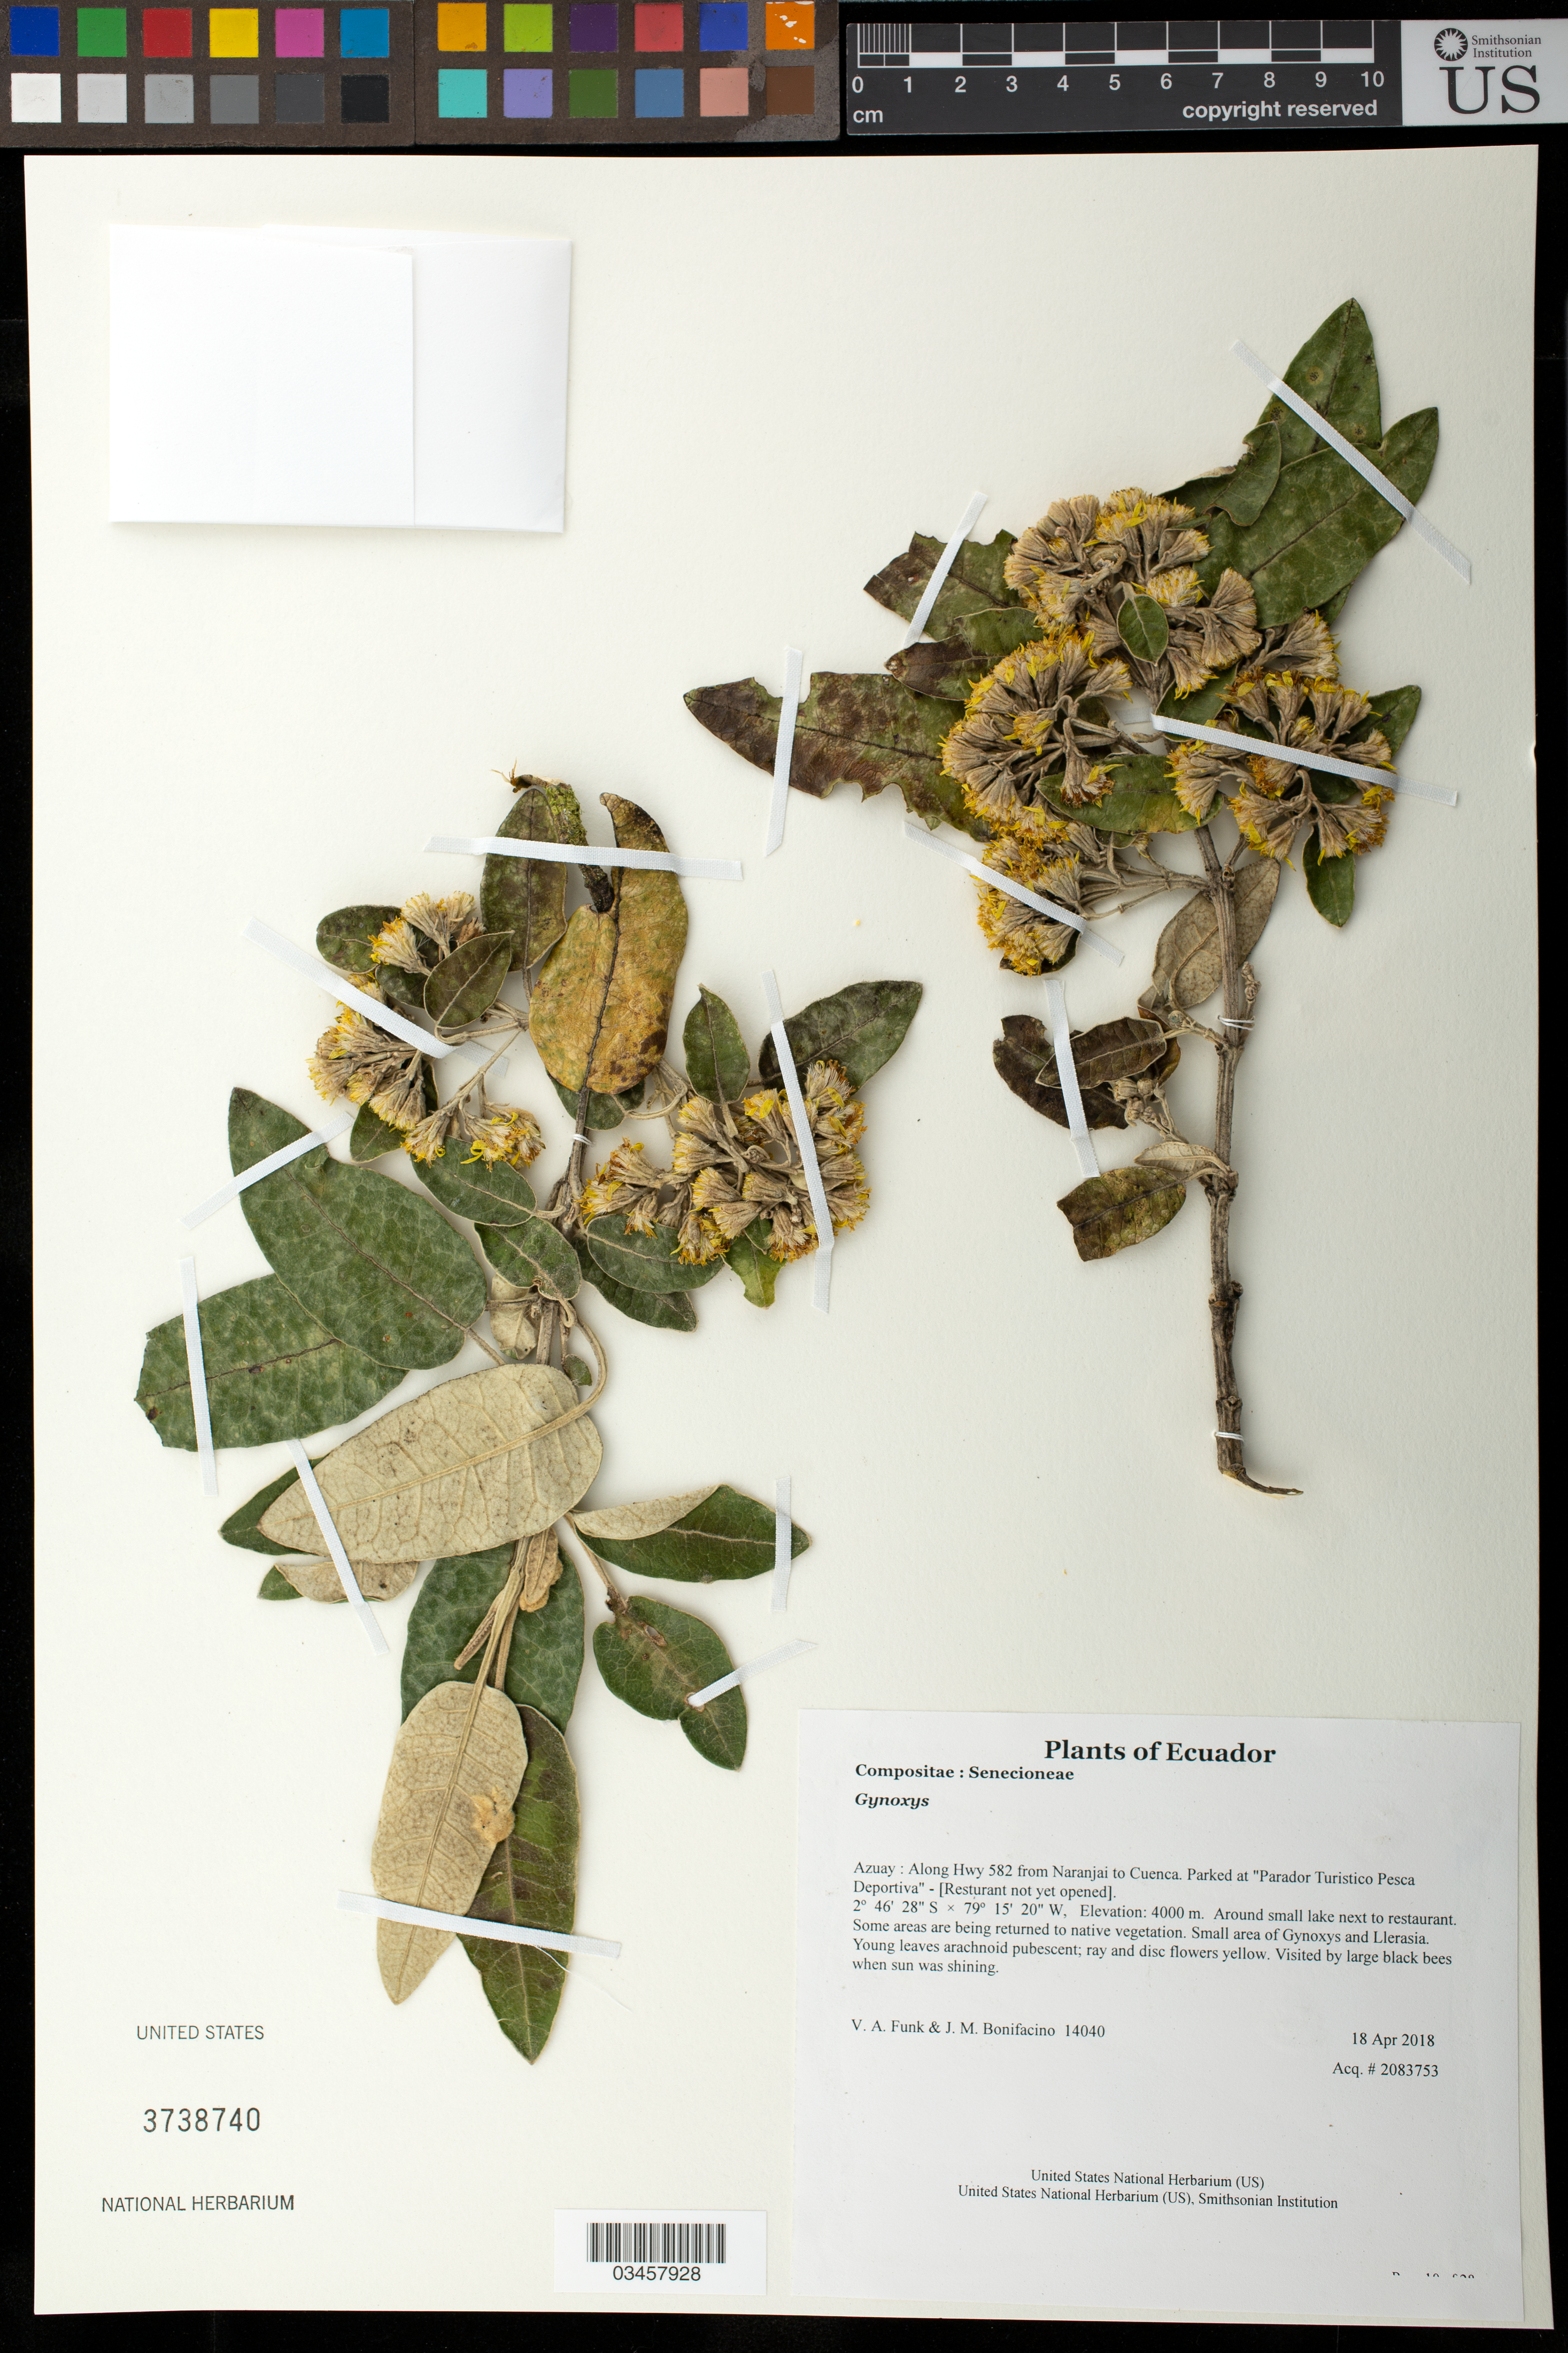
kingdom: Plantae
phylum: Tracheophyta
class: Magnoliopsida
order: Asterales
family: Asteraceae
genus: Gynoxys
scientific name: Gynoxys sp.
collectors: V. Funk & M. Bonifacino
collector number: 14040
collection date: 2018-04-18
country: Ecuador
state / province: Azuay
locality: Along Hwy 582 from Naranjai to Cuenca. Parked at "Parador Turistico Pesca Deportiva" - [Resturant not yet opened]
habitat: Around small lake next to restaurant. Some areas are being returned to native vegetation. Small area of Gynoxys and Llerasia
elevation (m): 4000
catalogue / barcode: US 3738740